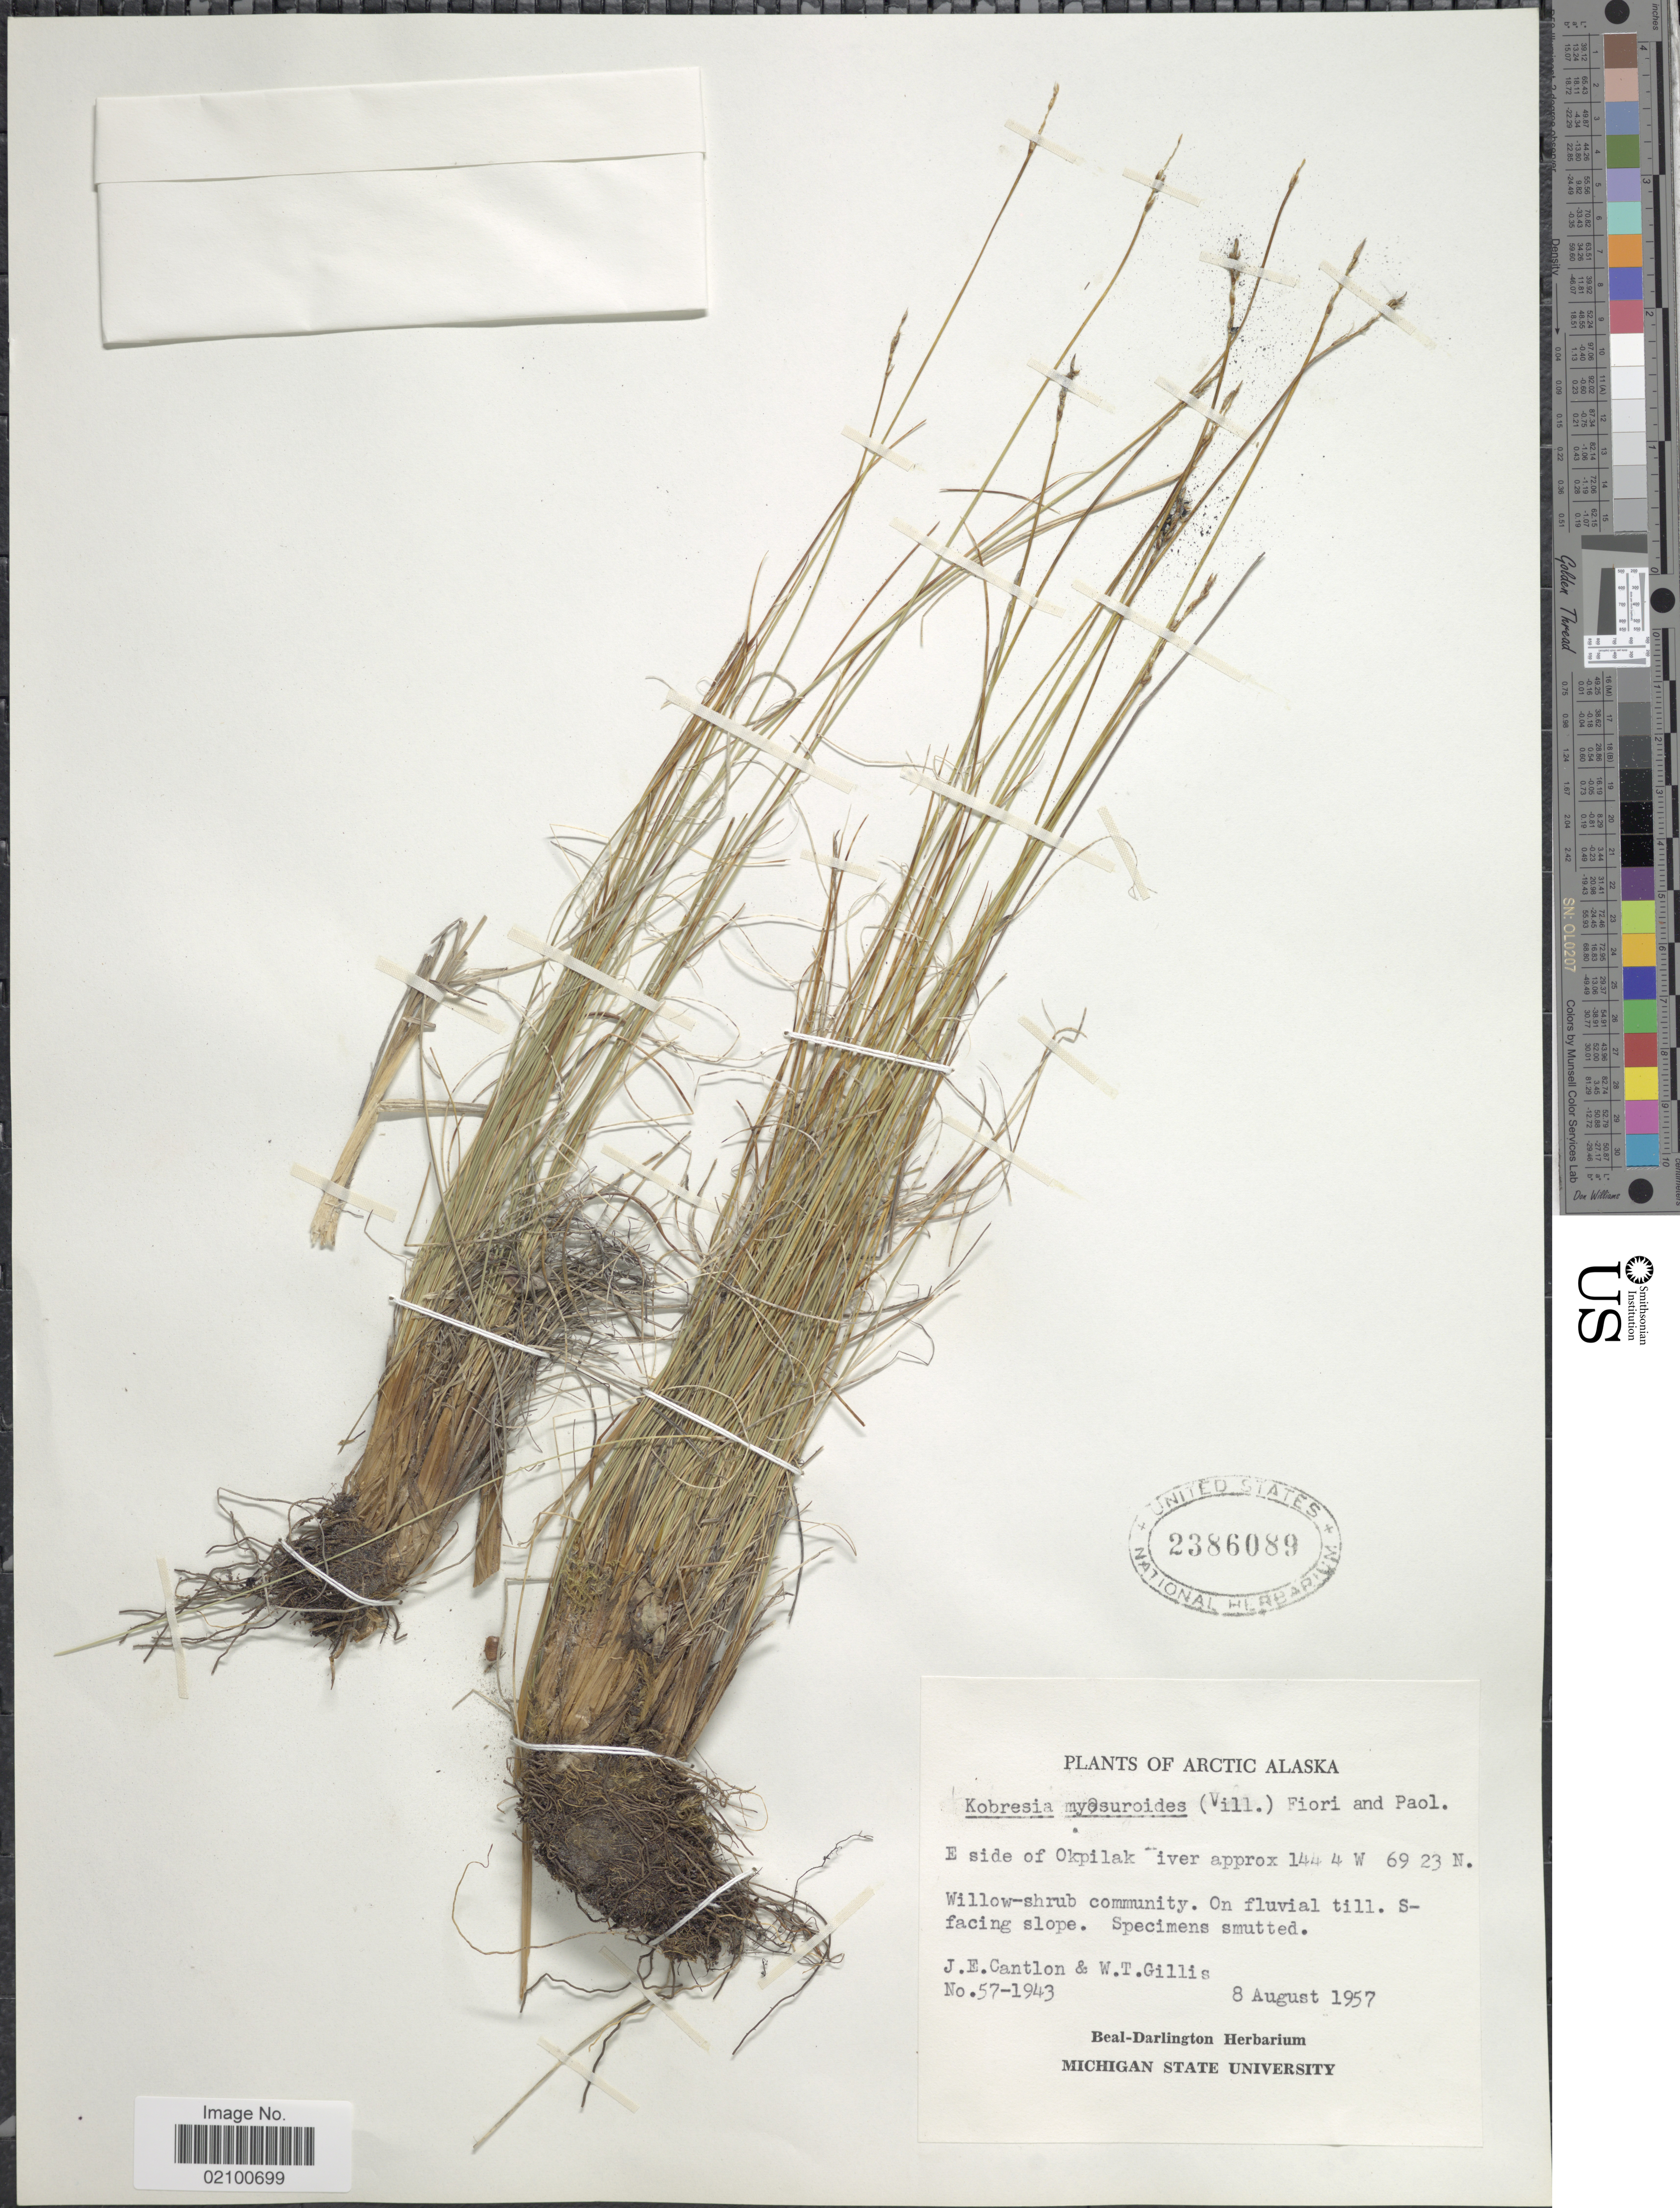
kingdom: Plantae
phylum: Tracheophyta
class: Liliopsida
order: Poales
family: Cyperaceae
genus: Carex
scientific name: Carex myosuroides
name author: Vill.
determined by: Strong, M. T., (US), Smithsonian Institution - National Museum of Natural History (UNITED STATES)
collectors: J. Cantlon & W. T. Gillis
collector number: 57-1943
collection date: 1957-08-08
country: United States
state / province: Alaska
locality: Arctic Alaska, E side of Okpilak River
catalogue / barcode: US 2386089